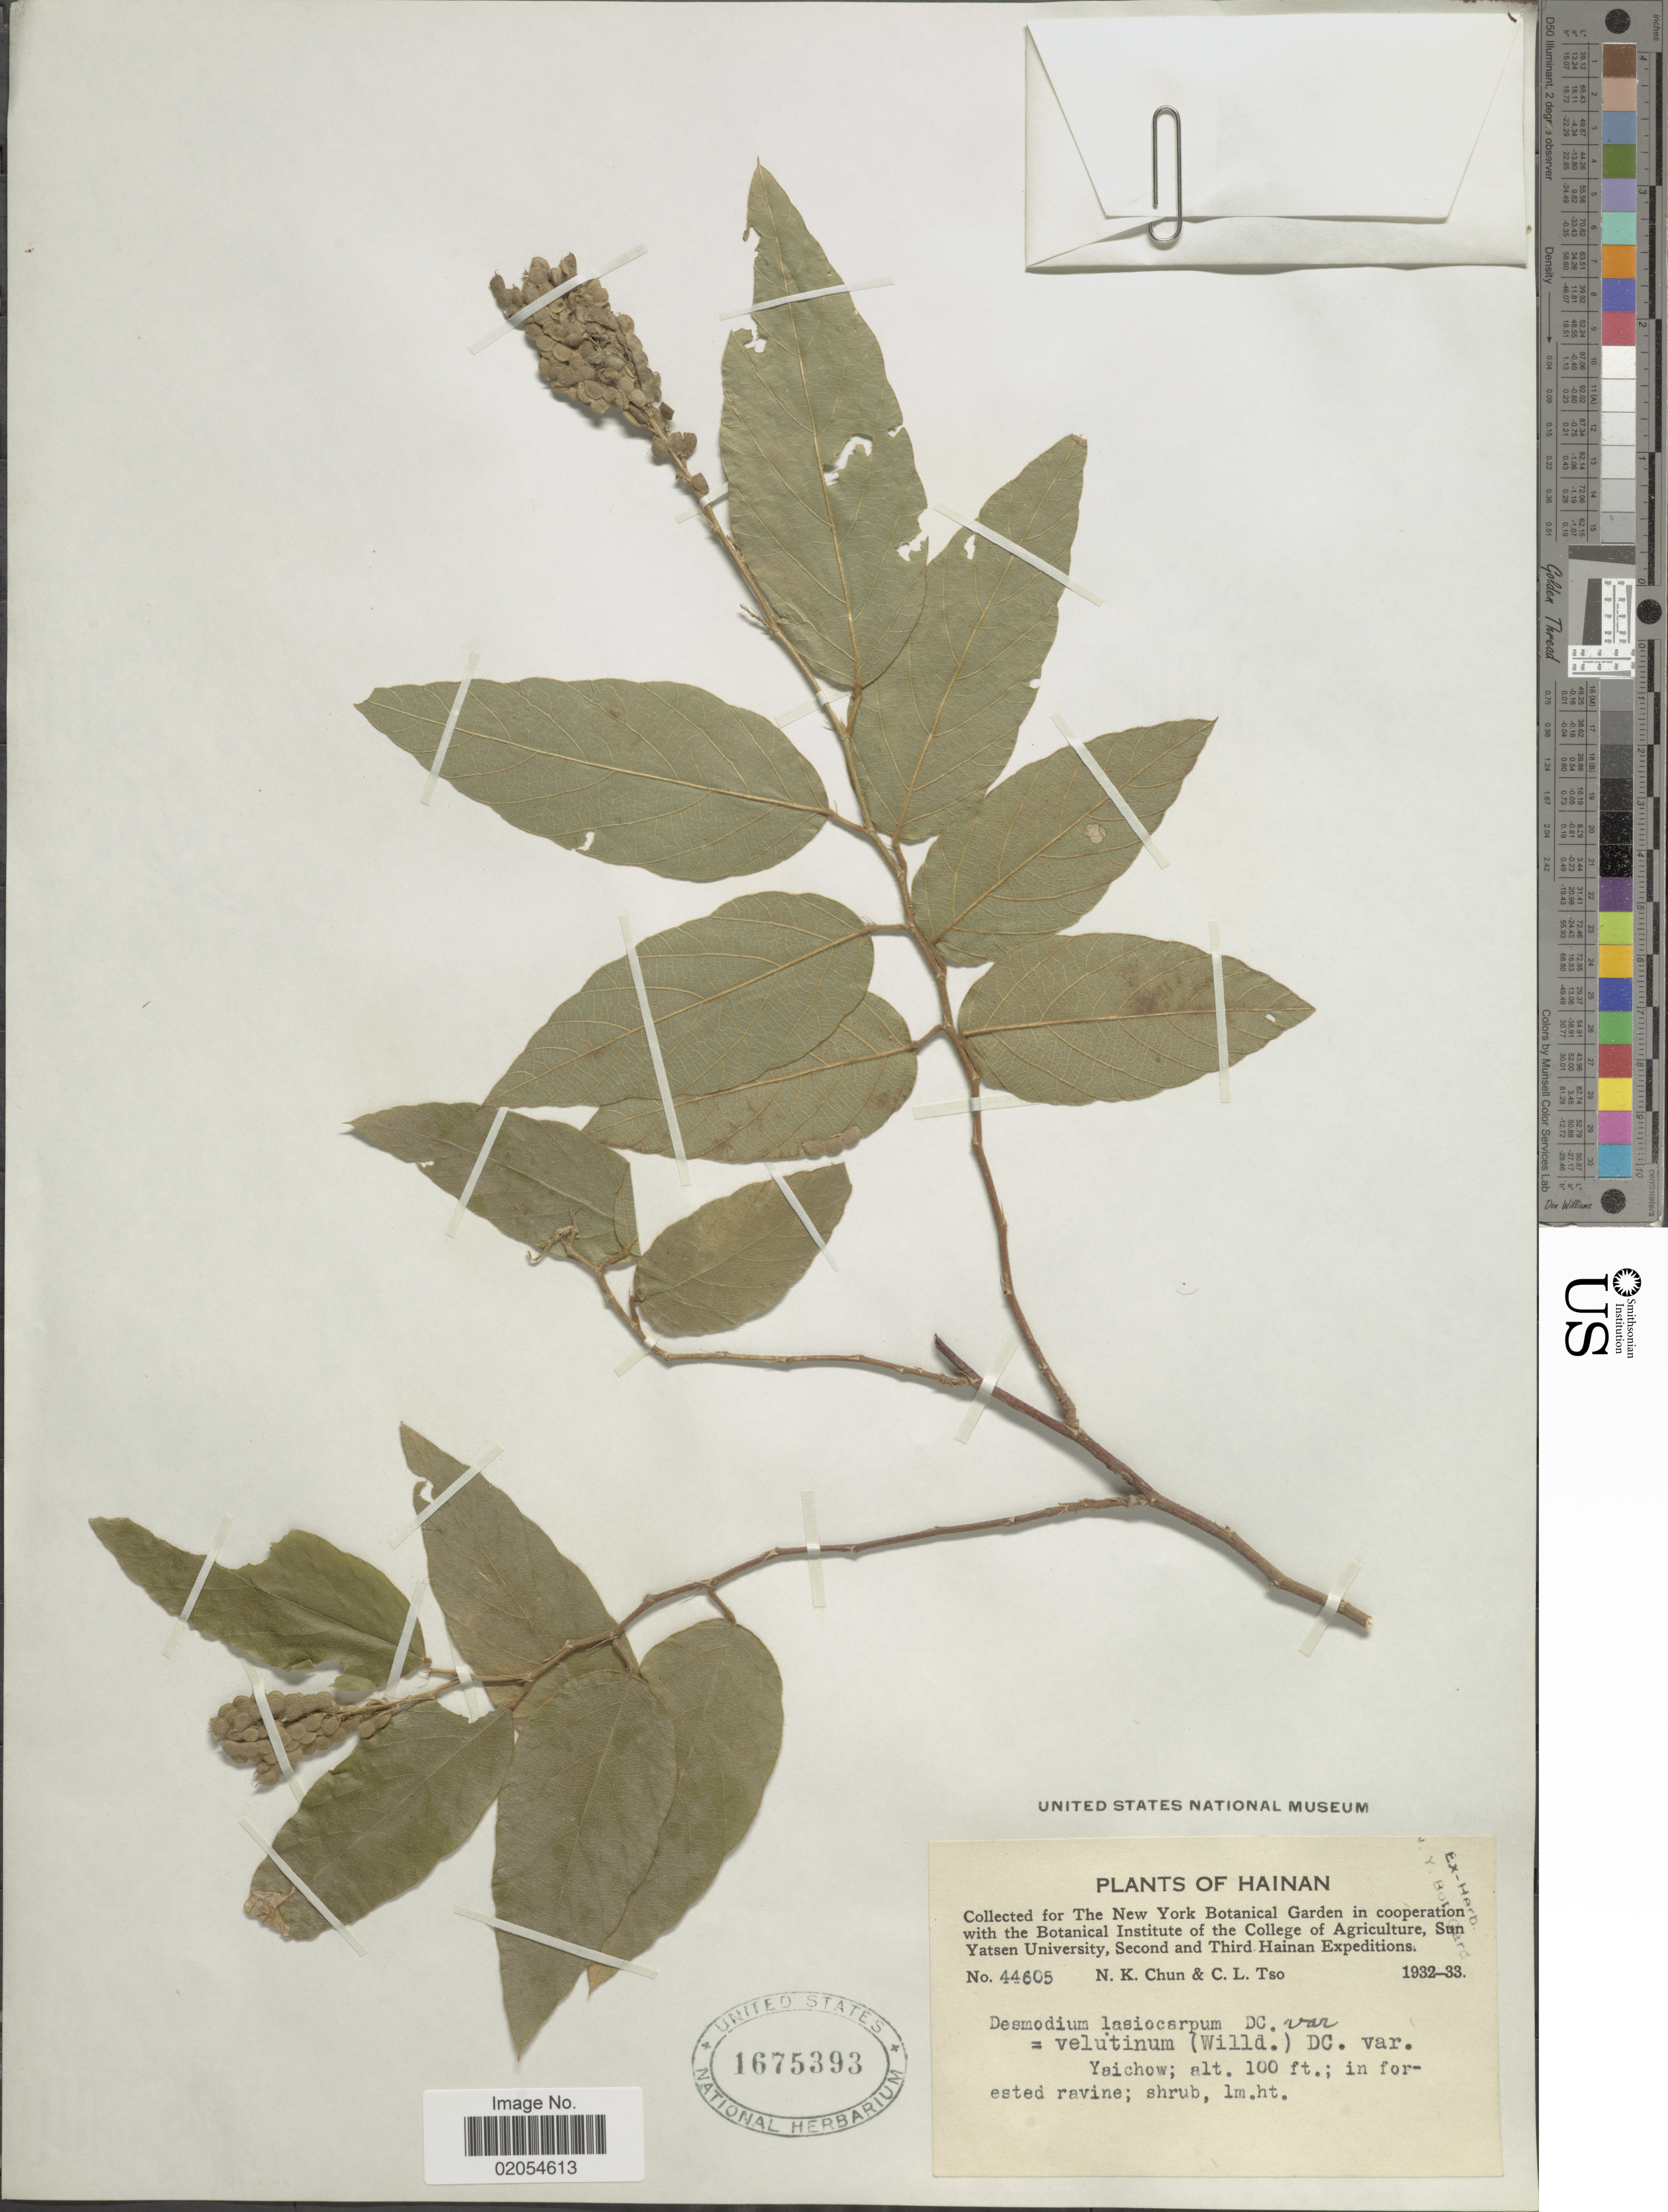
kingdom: Plantae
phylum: Tracheophyta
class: Magnoliopsida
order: Fabales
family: Fabaceae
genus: Polhillides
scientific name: Polhillides velutina subsp. velutina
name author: (Willd.) H. Ohashi & K. Ohashi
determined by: Strong, Mark T., (BOT), Smithsonian Institution - National Museum of Natural History (UNITED STATES)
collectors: N. K. Chun & C. Tso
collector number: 44605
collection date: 1932/1933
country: China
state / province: Hainan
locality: Yaichow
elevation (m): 30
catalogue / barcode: US 1675393